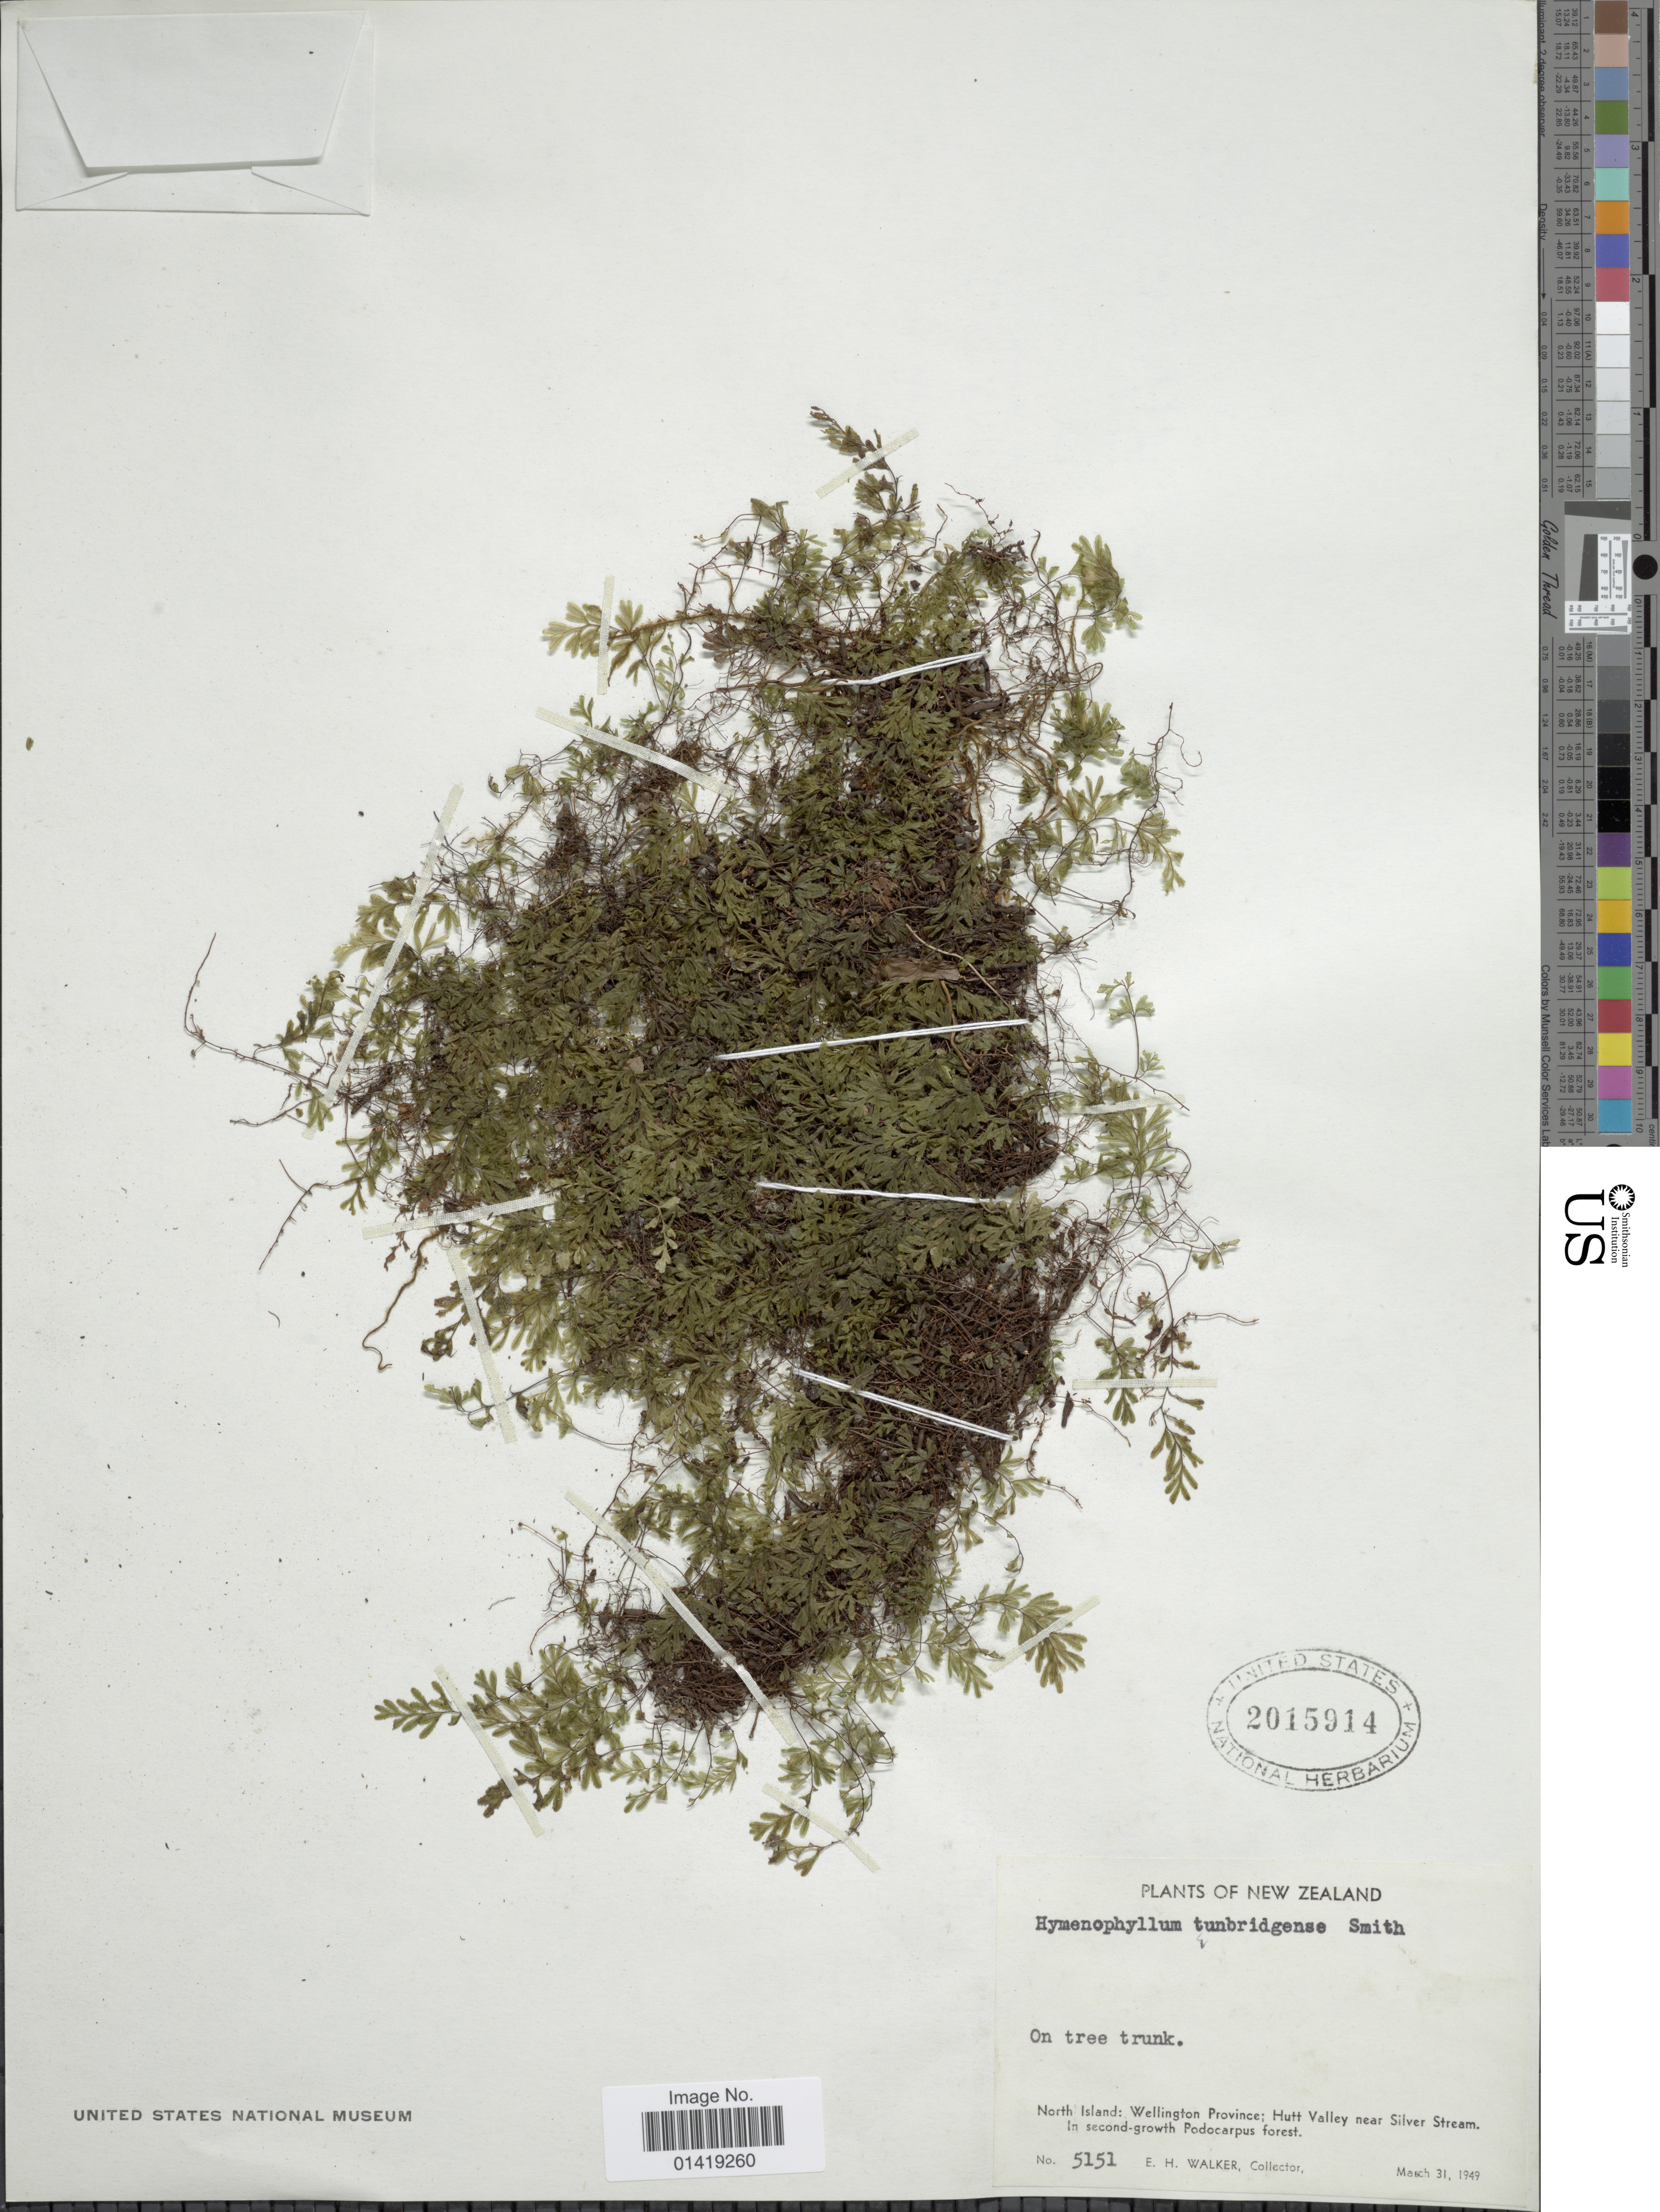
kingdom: Plantae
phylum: Tracheophyta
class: Polypodiopsida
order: Hymenophyllales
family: Hymenophyllaceae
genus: Hymenophyllum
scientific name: Hymenophyllum tunbrigense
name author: (L.) Small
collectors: E. H. Walker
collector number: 5151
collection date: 1949-03-31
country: New Zealand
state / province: Wellington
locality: North Island Wellington province; mHutt valley near Silver stream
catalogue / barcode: US 2015914